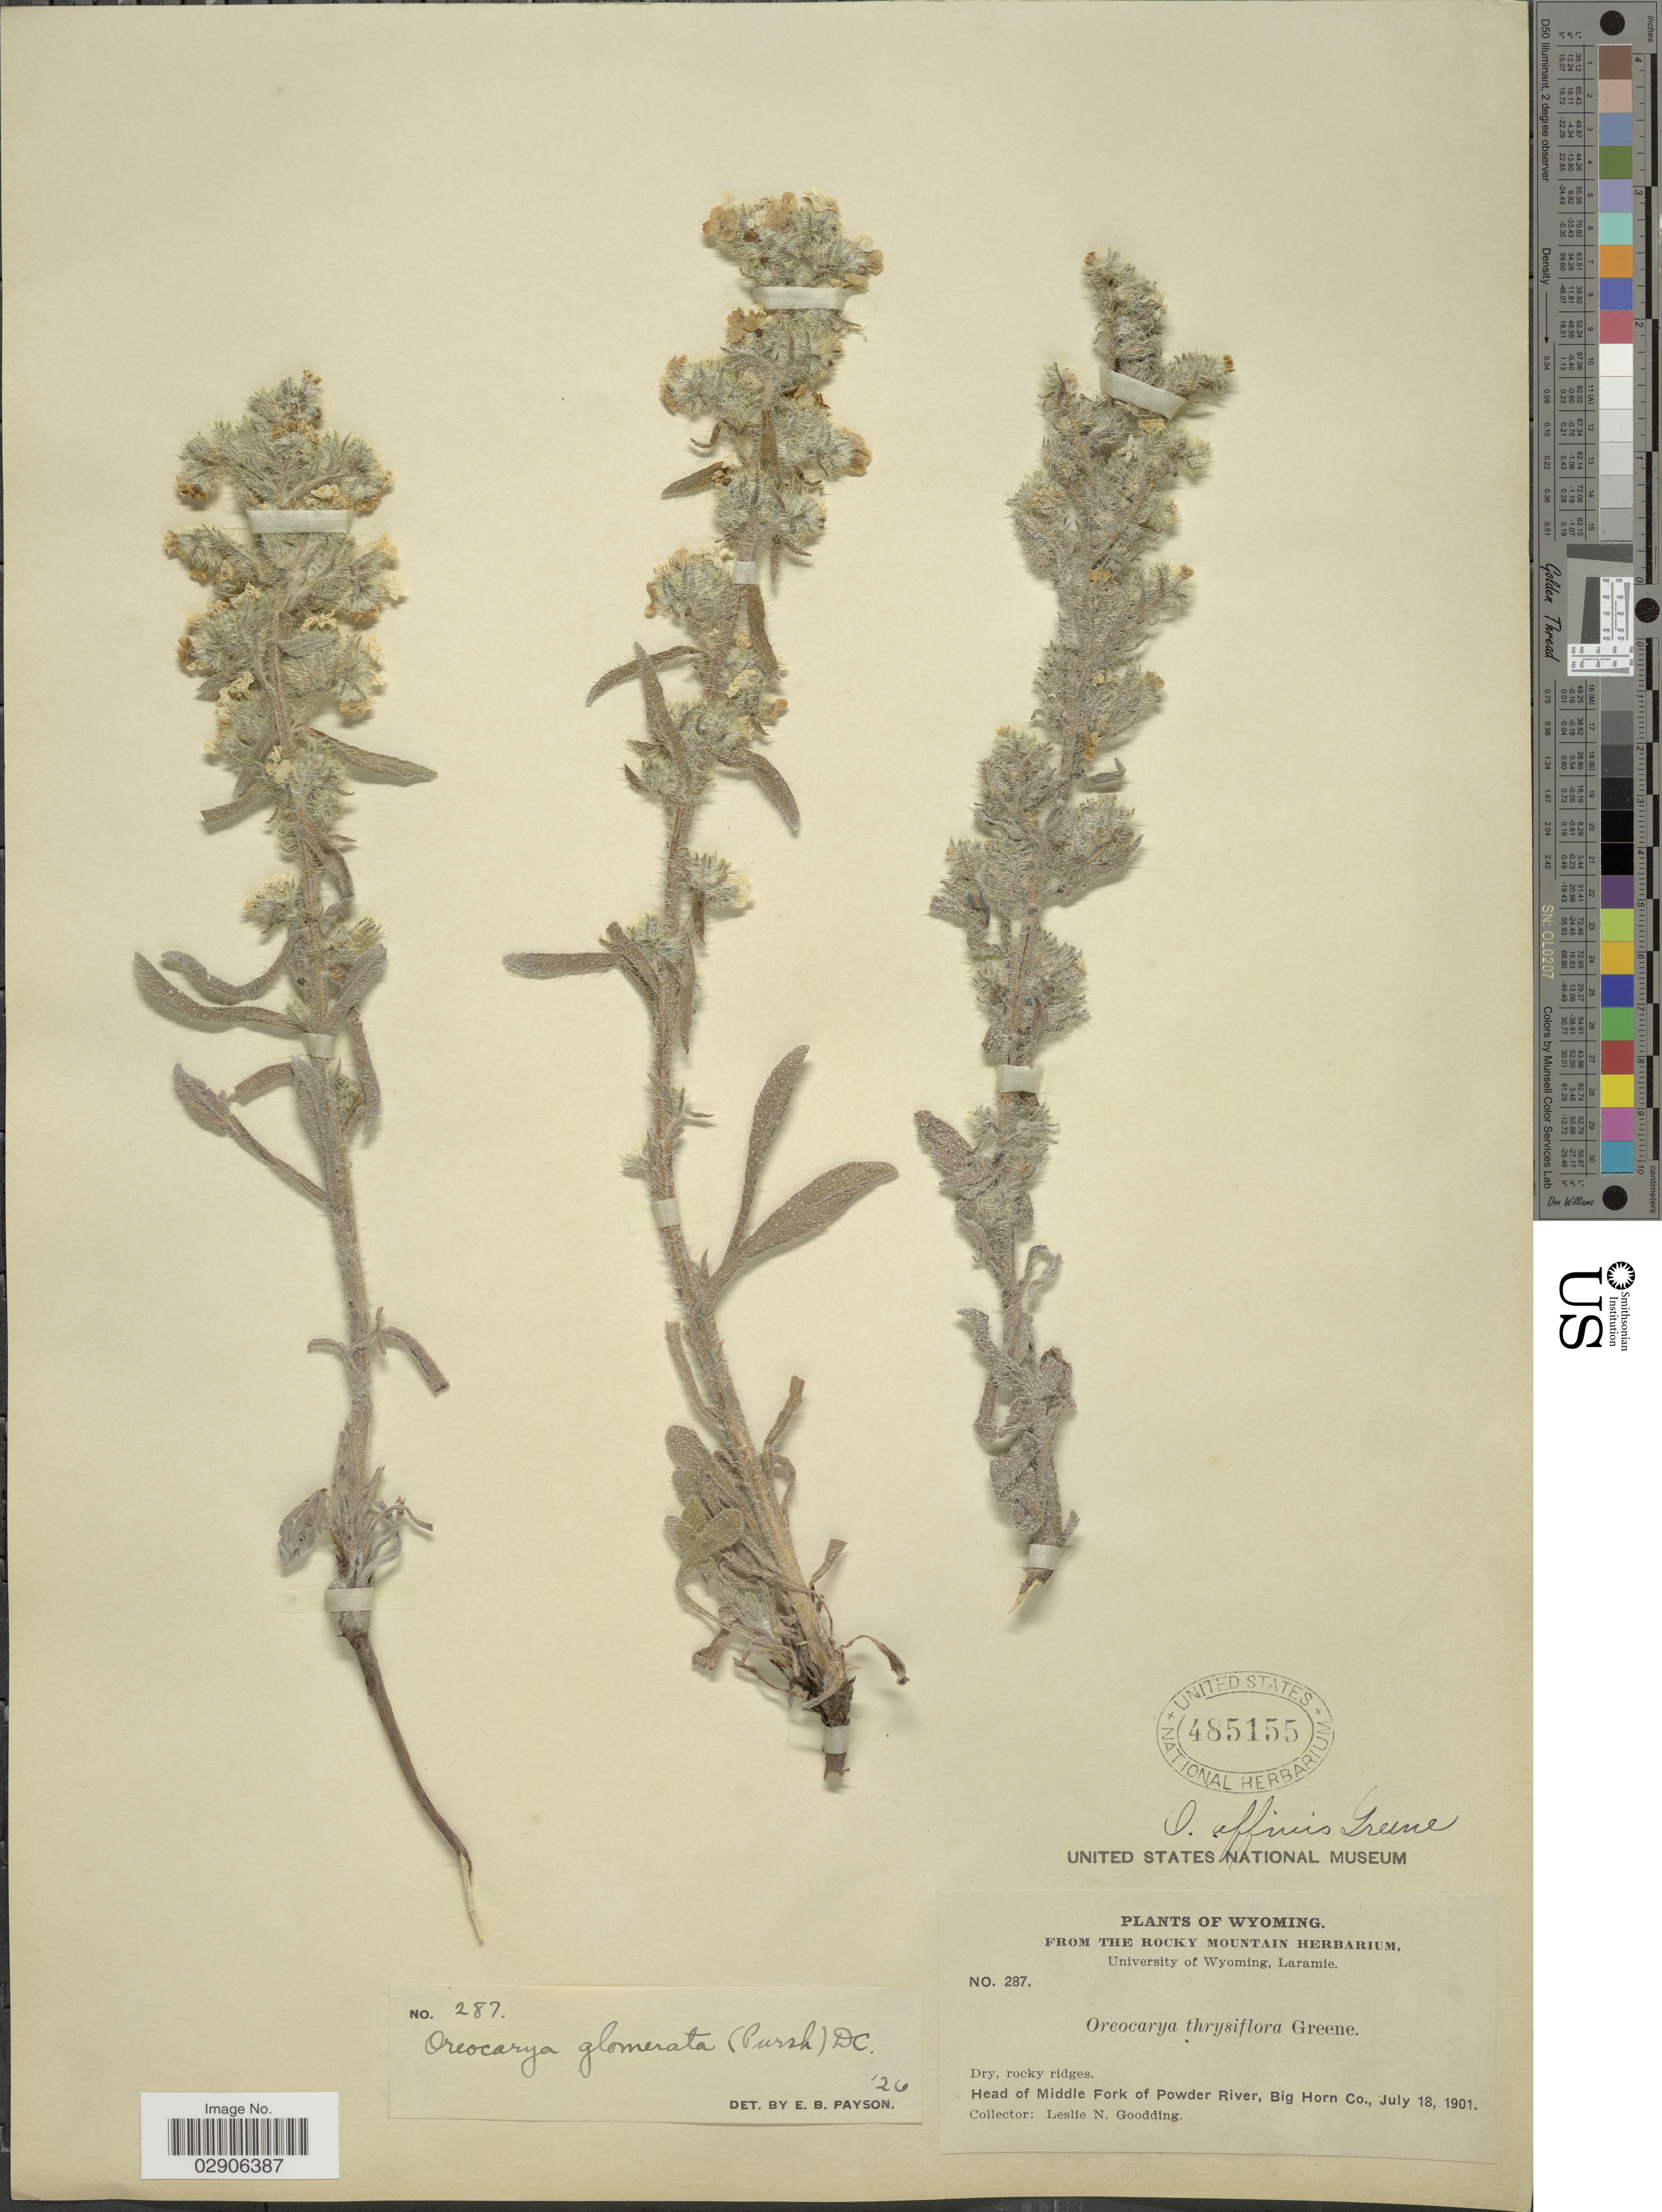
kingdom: Plantae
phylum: Tracheophyta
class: Magnoliopsida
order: Boraginales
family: Boraginaceae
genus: Cryptantha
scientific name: Cryptantha glomerata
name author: (G. Don) Lehm.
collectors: L. N. Goodding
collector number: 287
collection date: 1901-07-18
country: United States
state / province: Wyoming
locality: Head of Middle Fork of Powder River, Big Horn Co.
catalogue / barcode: US 485155